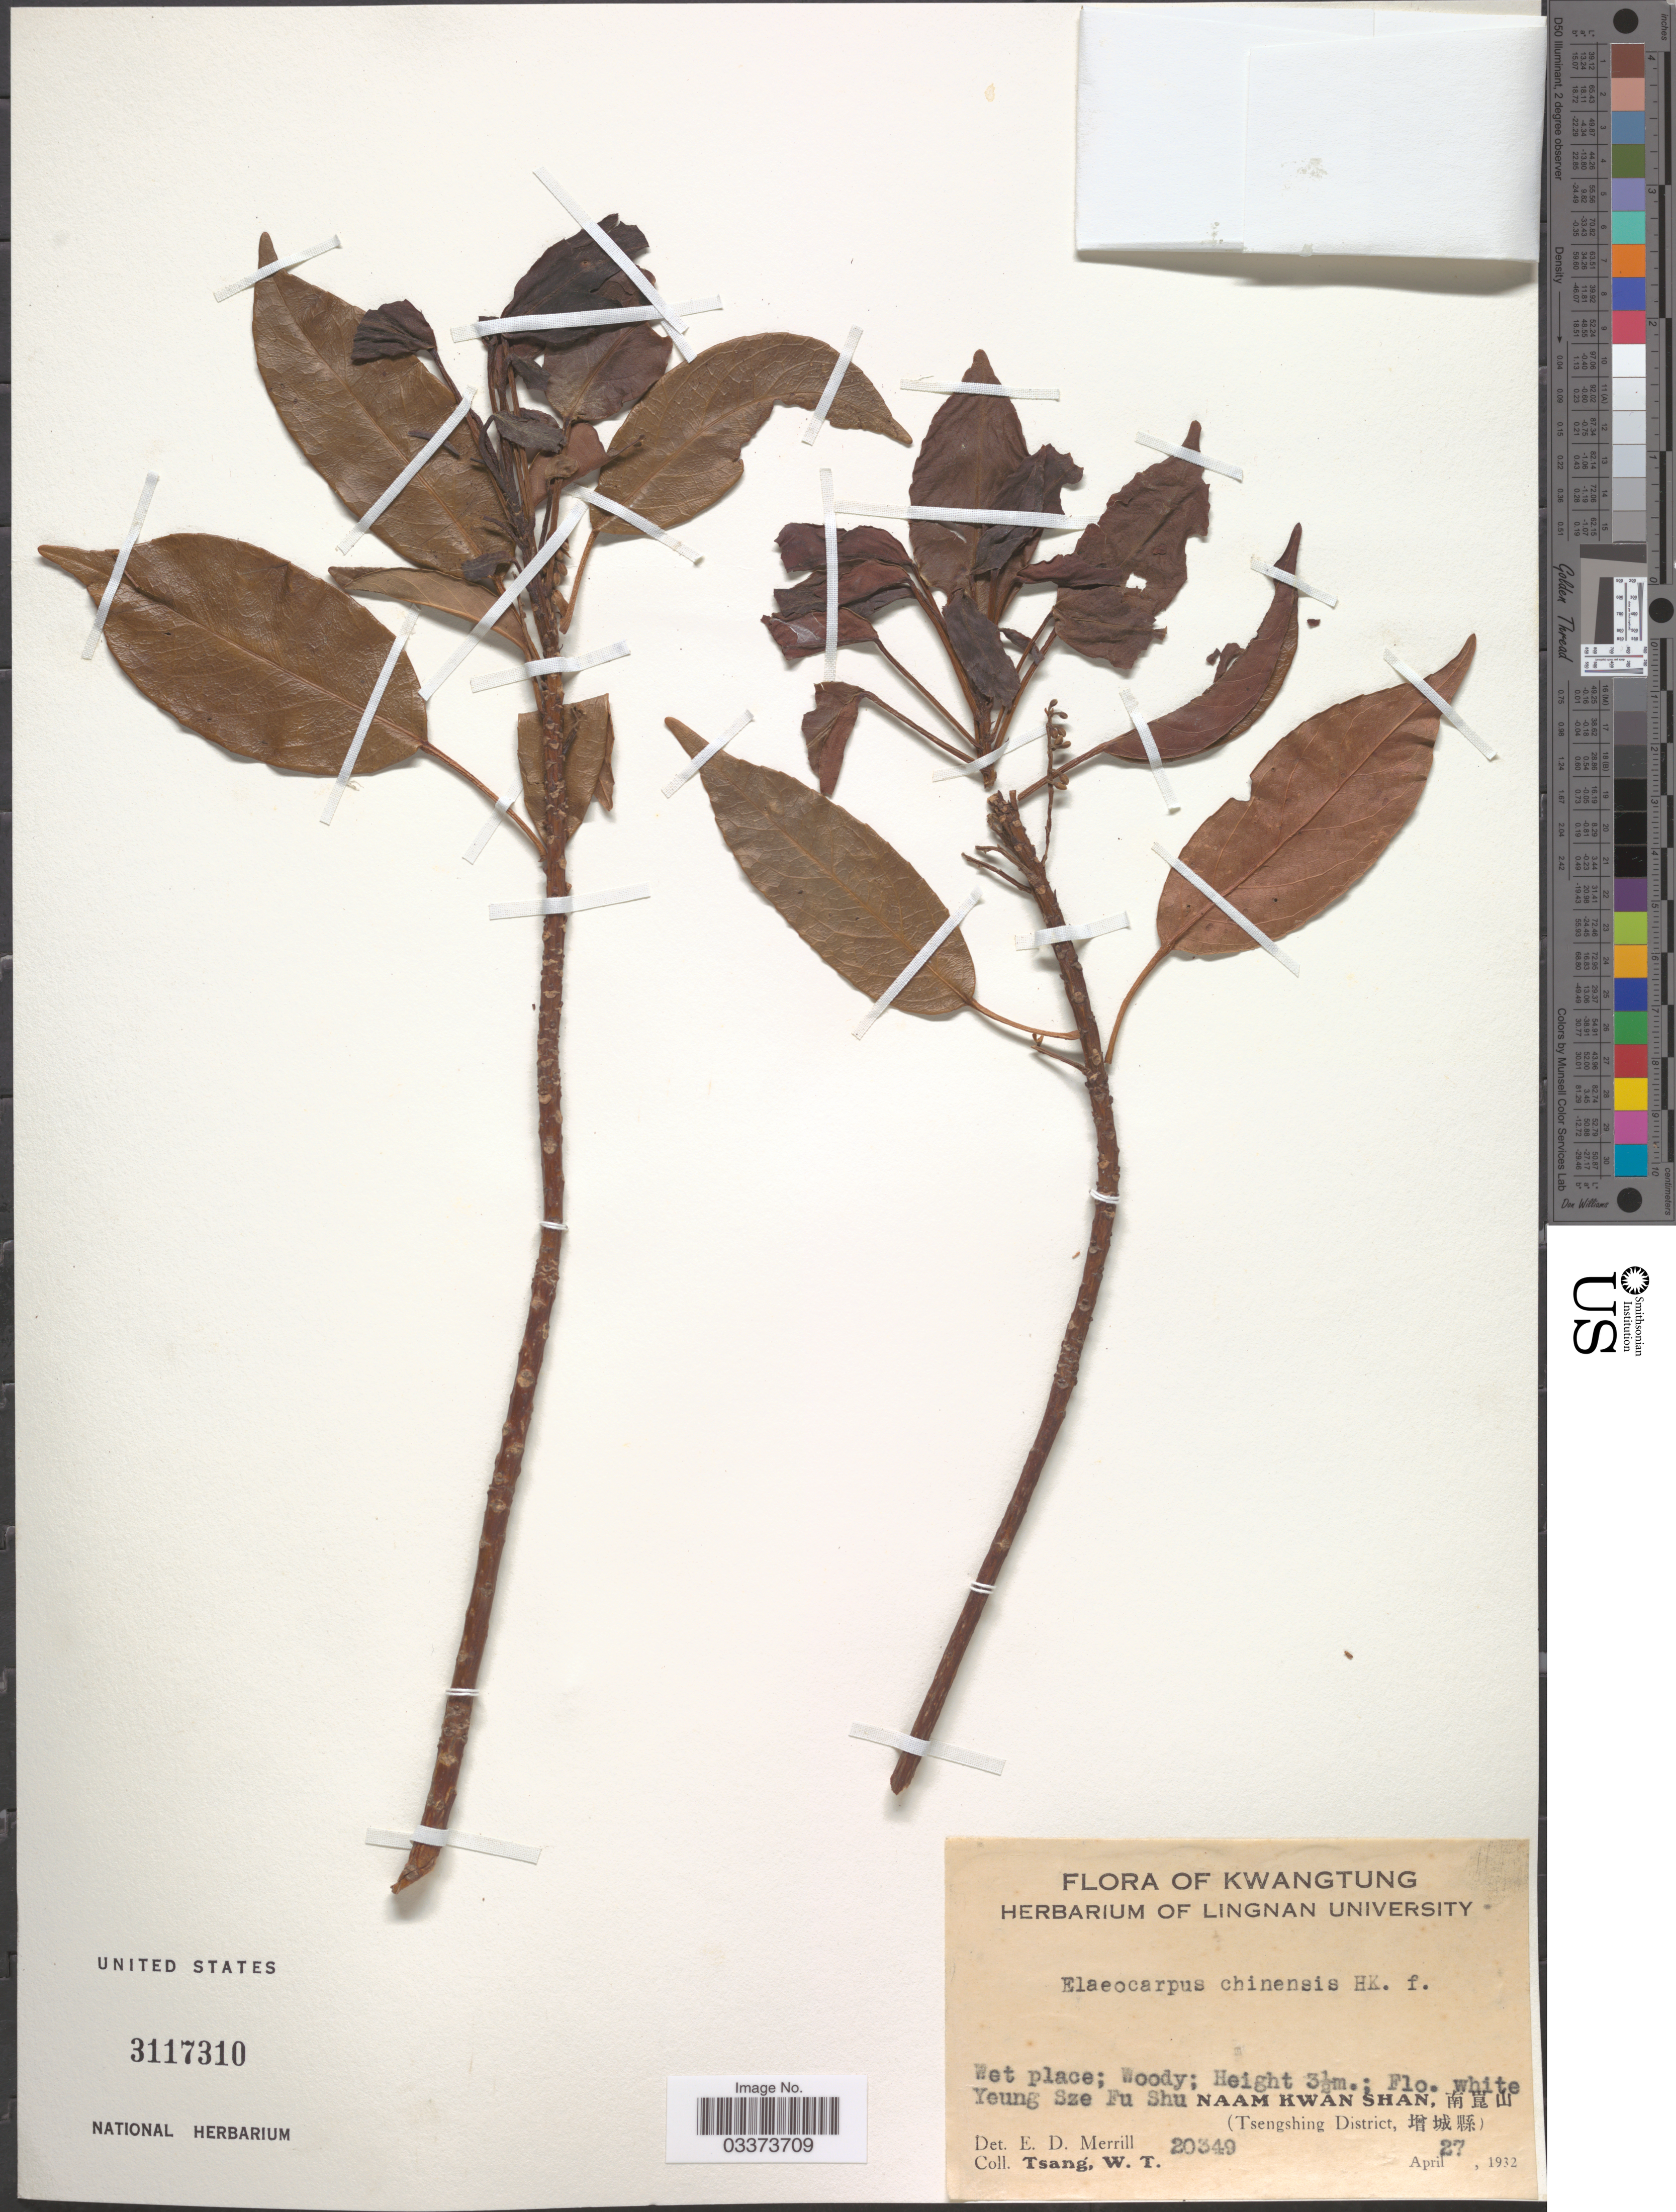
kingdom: Plantae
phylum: Tracheophyta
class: Magnoliopsida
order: Oxalidales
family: Elaeocarpaceae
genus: Elaeocarpus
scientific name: Elaeocarpus chinensis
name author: (A. Gray & Ch) Hook. f.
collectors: W. T. Tsang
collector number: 20349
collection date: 1932-04-27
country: China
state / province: Guangdong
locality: Kwatung,Yeung Sze Fu Shu[unsure placement] Naam Kwan Shan, (Tsengshing District.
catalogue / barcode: US 3117310